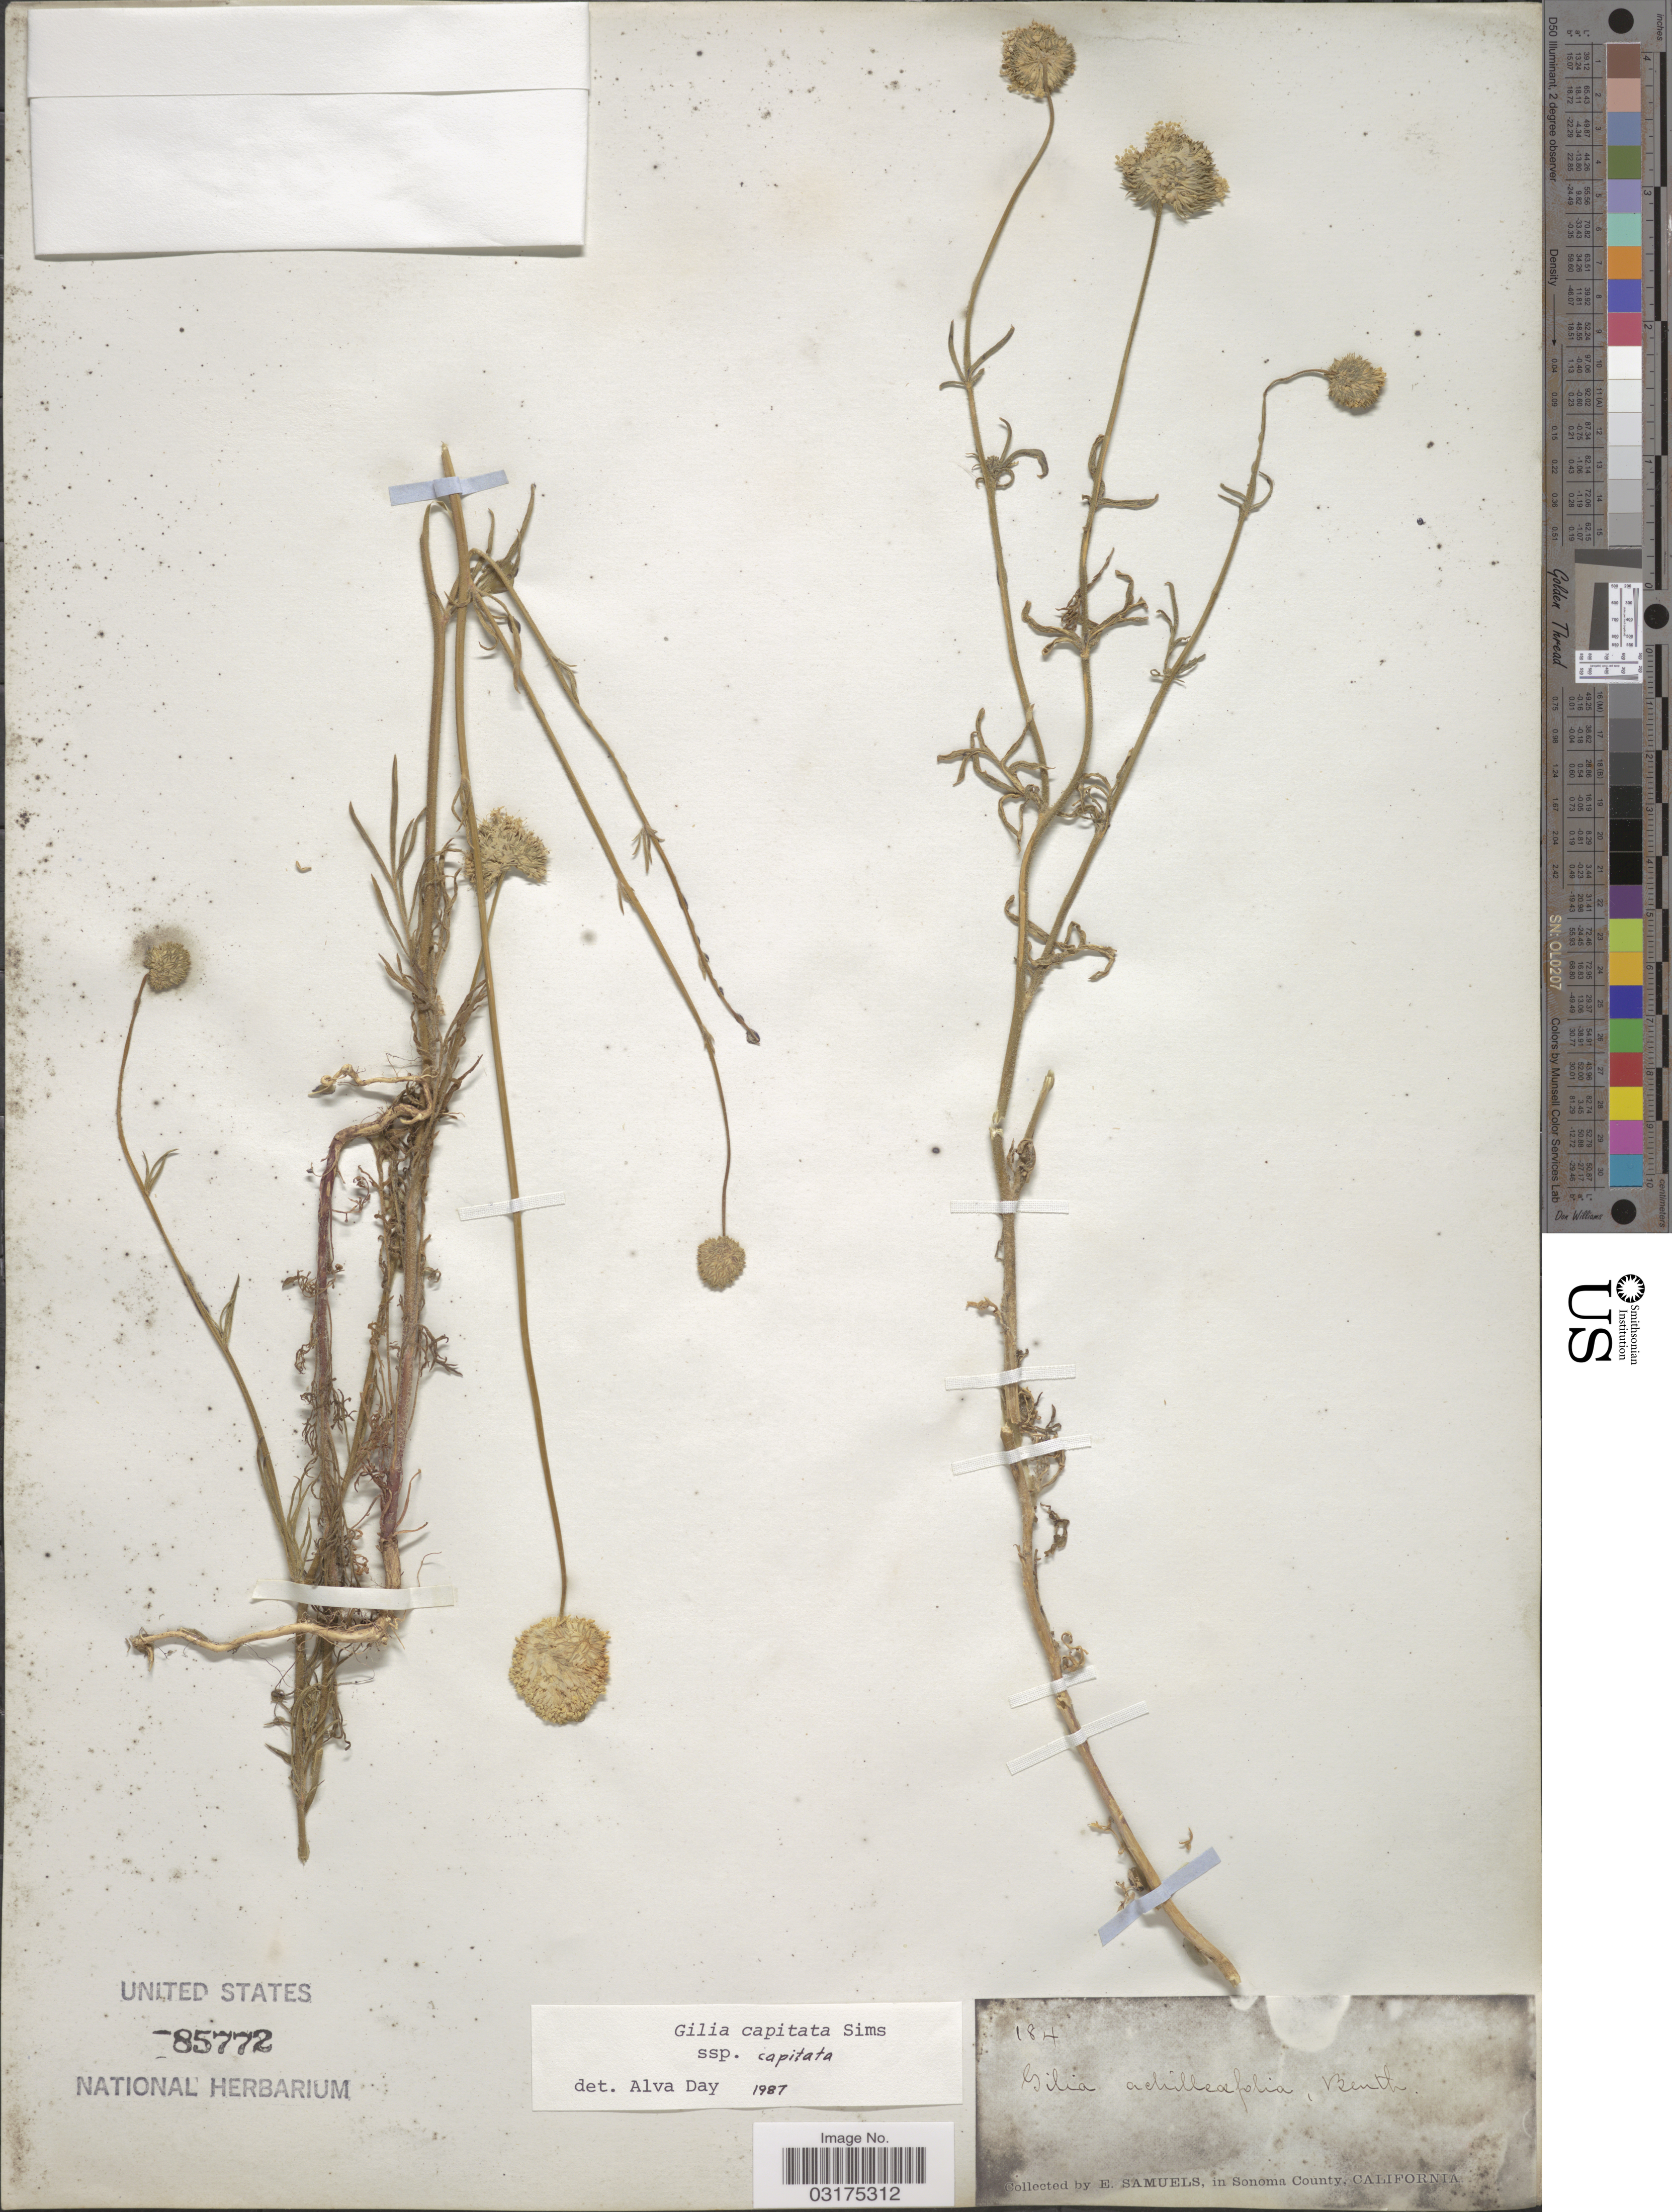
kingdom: Plantae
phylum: Tracheophyta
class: Magnoliopsida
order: Ericales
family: Polemoniaceae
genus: Gilia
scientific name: Gilia capitata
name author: Sims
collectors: E. Samuels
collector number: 184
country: United States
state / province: California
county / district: Sonoma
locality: In Sonoma County.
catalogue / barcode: US 85772